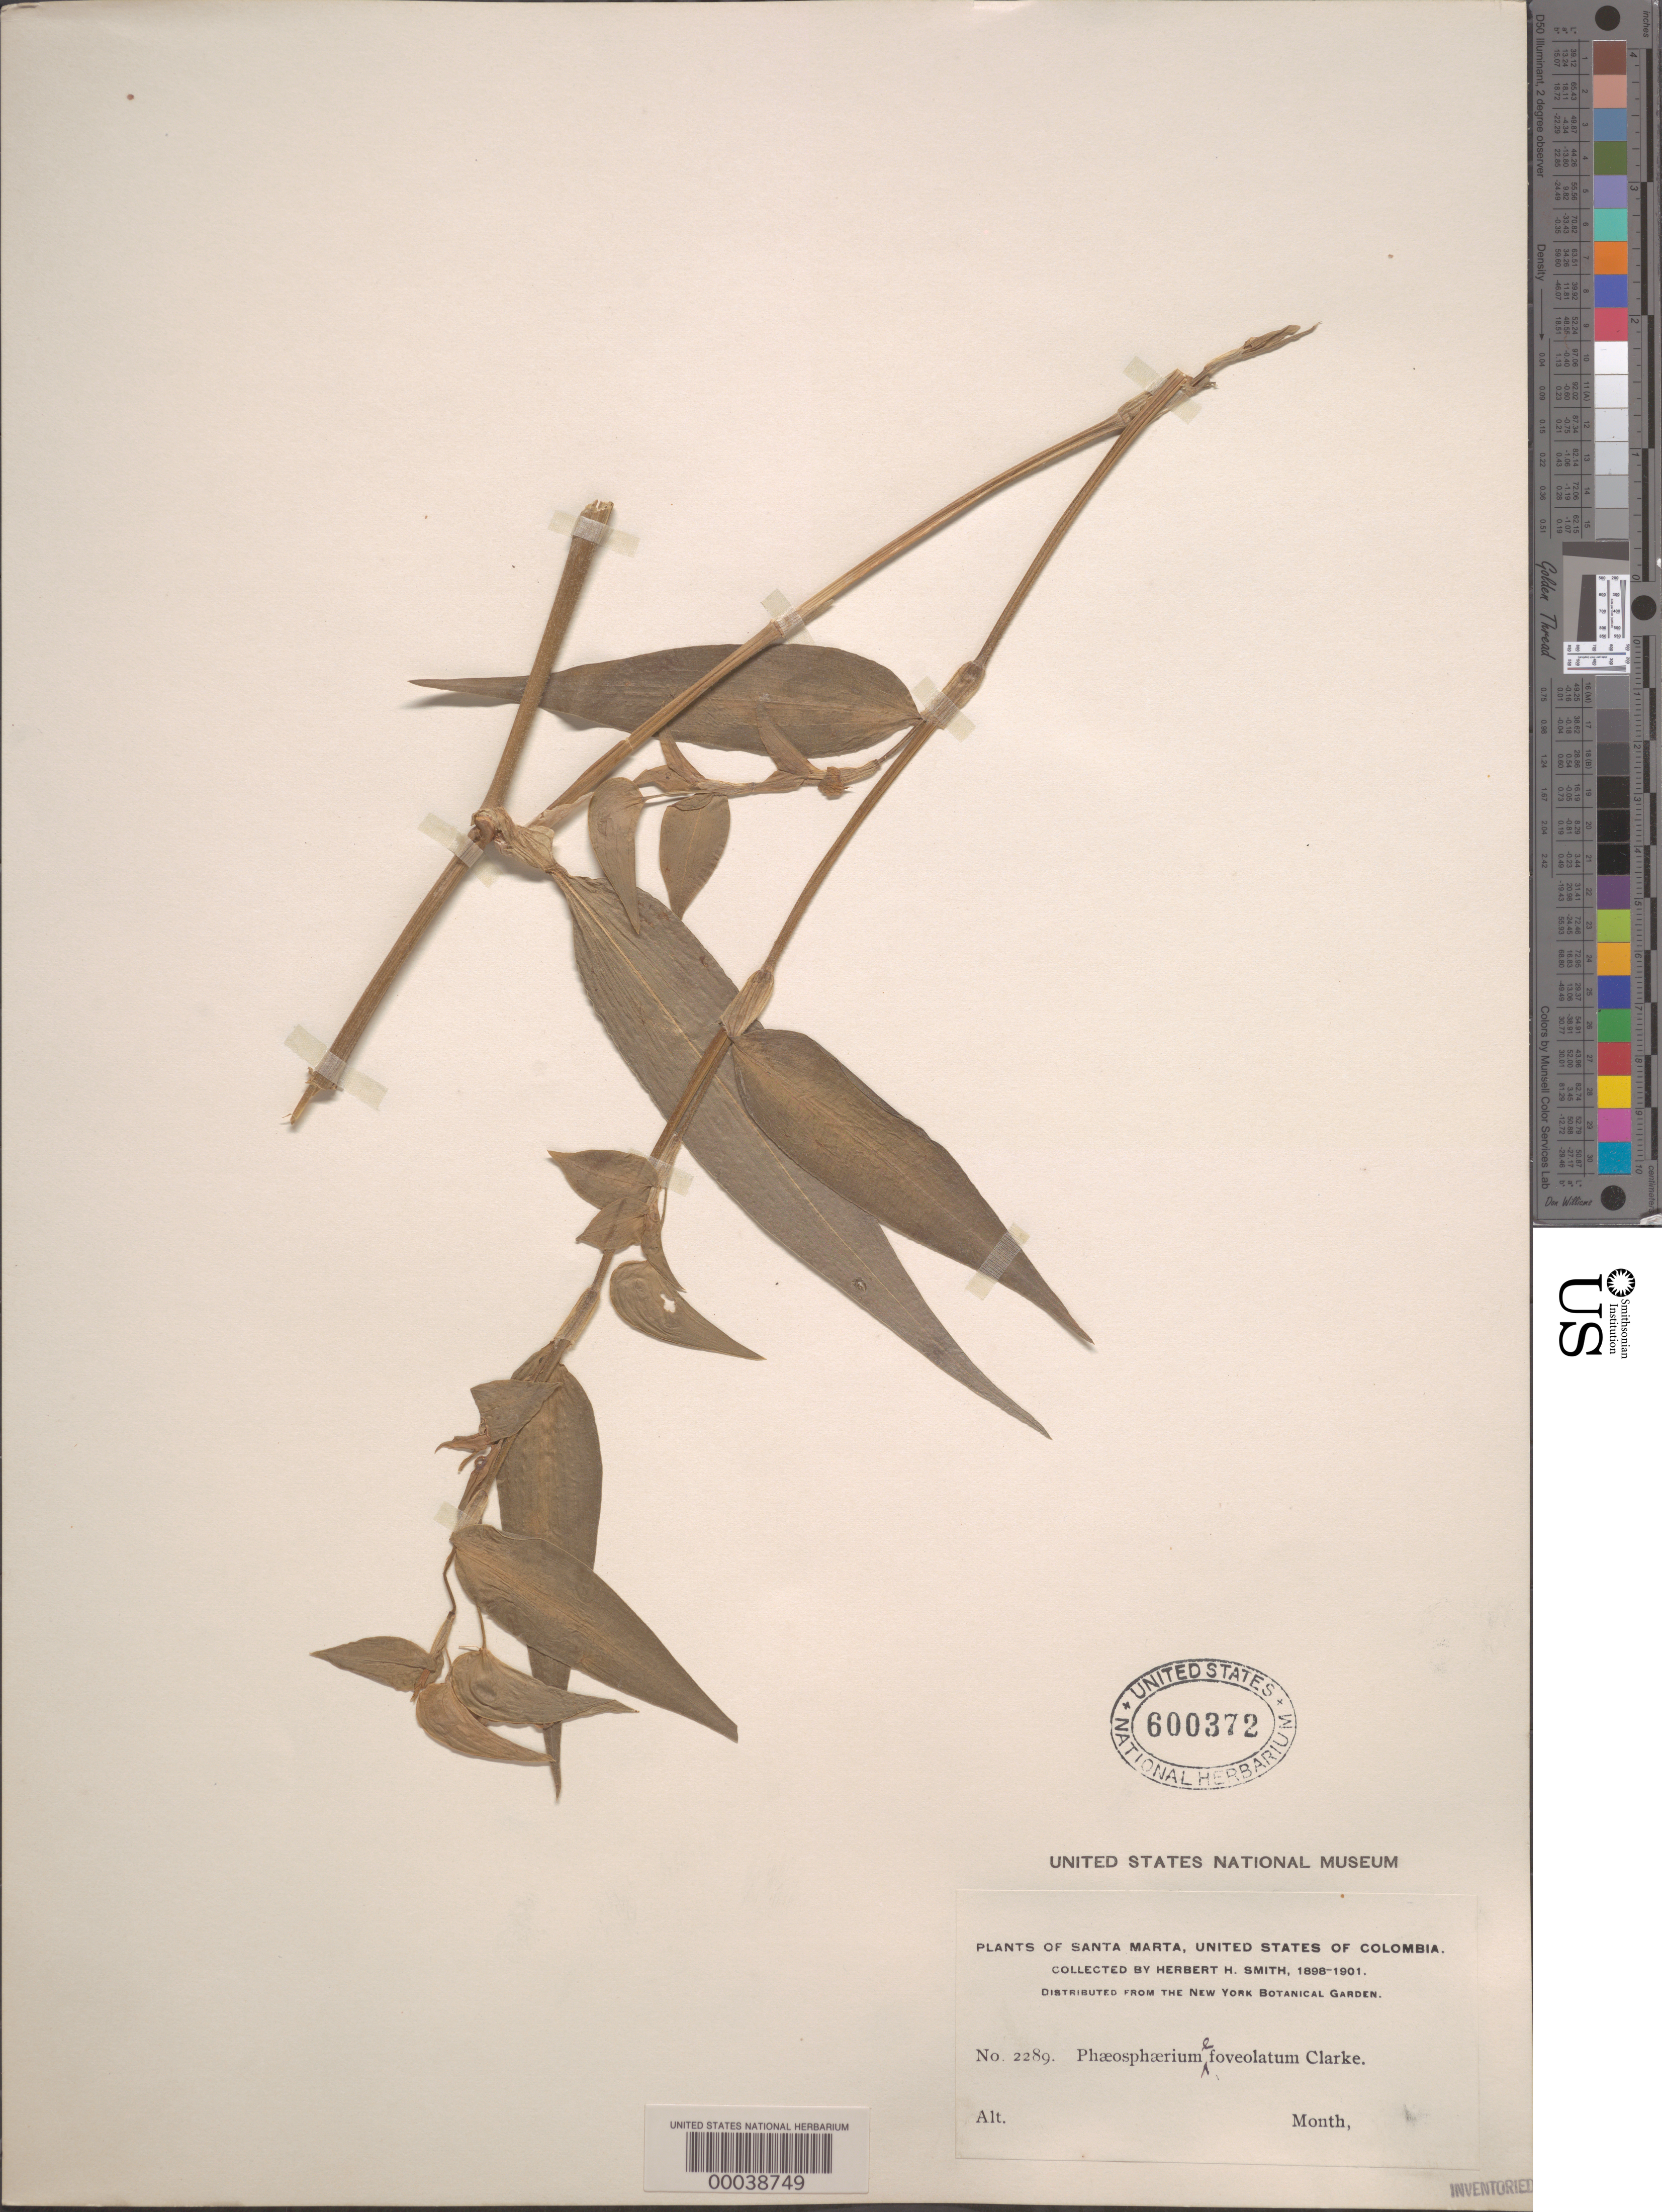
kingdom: Plantae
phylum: Tracheophyta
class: Liliopsida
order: Commelinales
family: Commelinaceae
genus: Commelina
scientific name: Commelina leiocarpa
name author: Benth.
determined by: Faden, Robert B., (US), Smithsonian Institution - National Museum of Natural History (UNITED STATES)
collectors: Herbert H. Smith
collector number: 2289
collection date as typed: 1898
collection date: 1898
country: Colombia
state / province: Magdalena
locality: Santa Marta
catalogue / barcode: US 600372